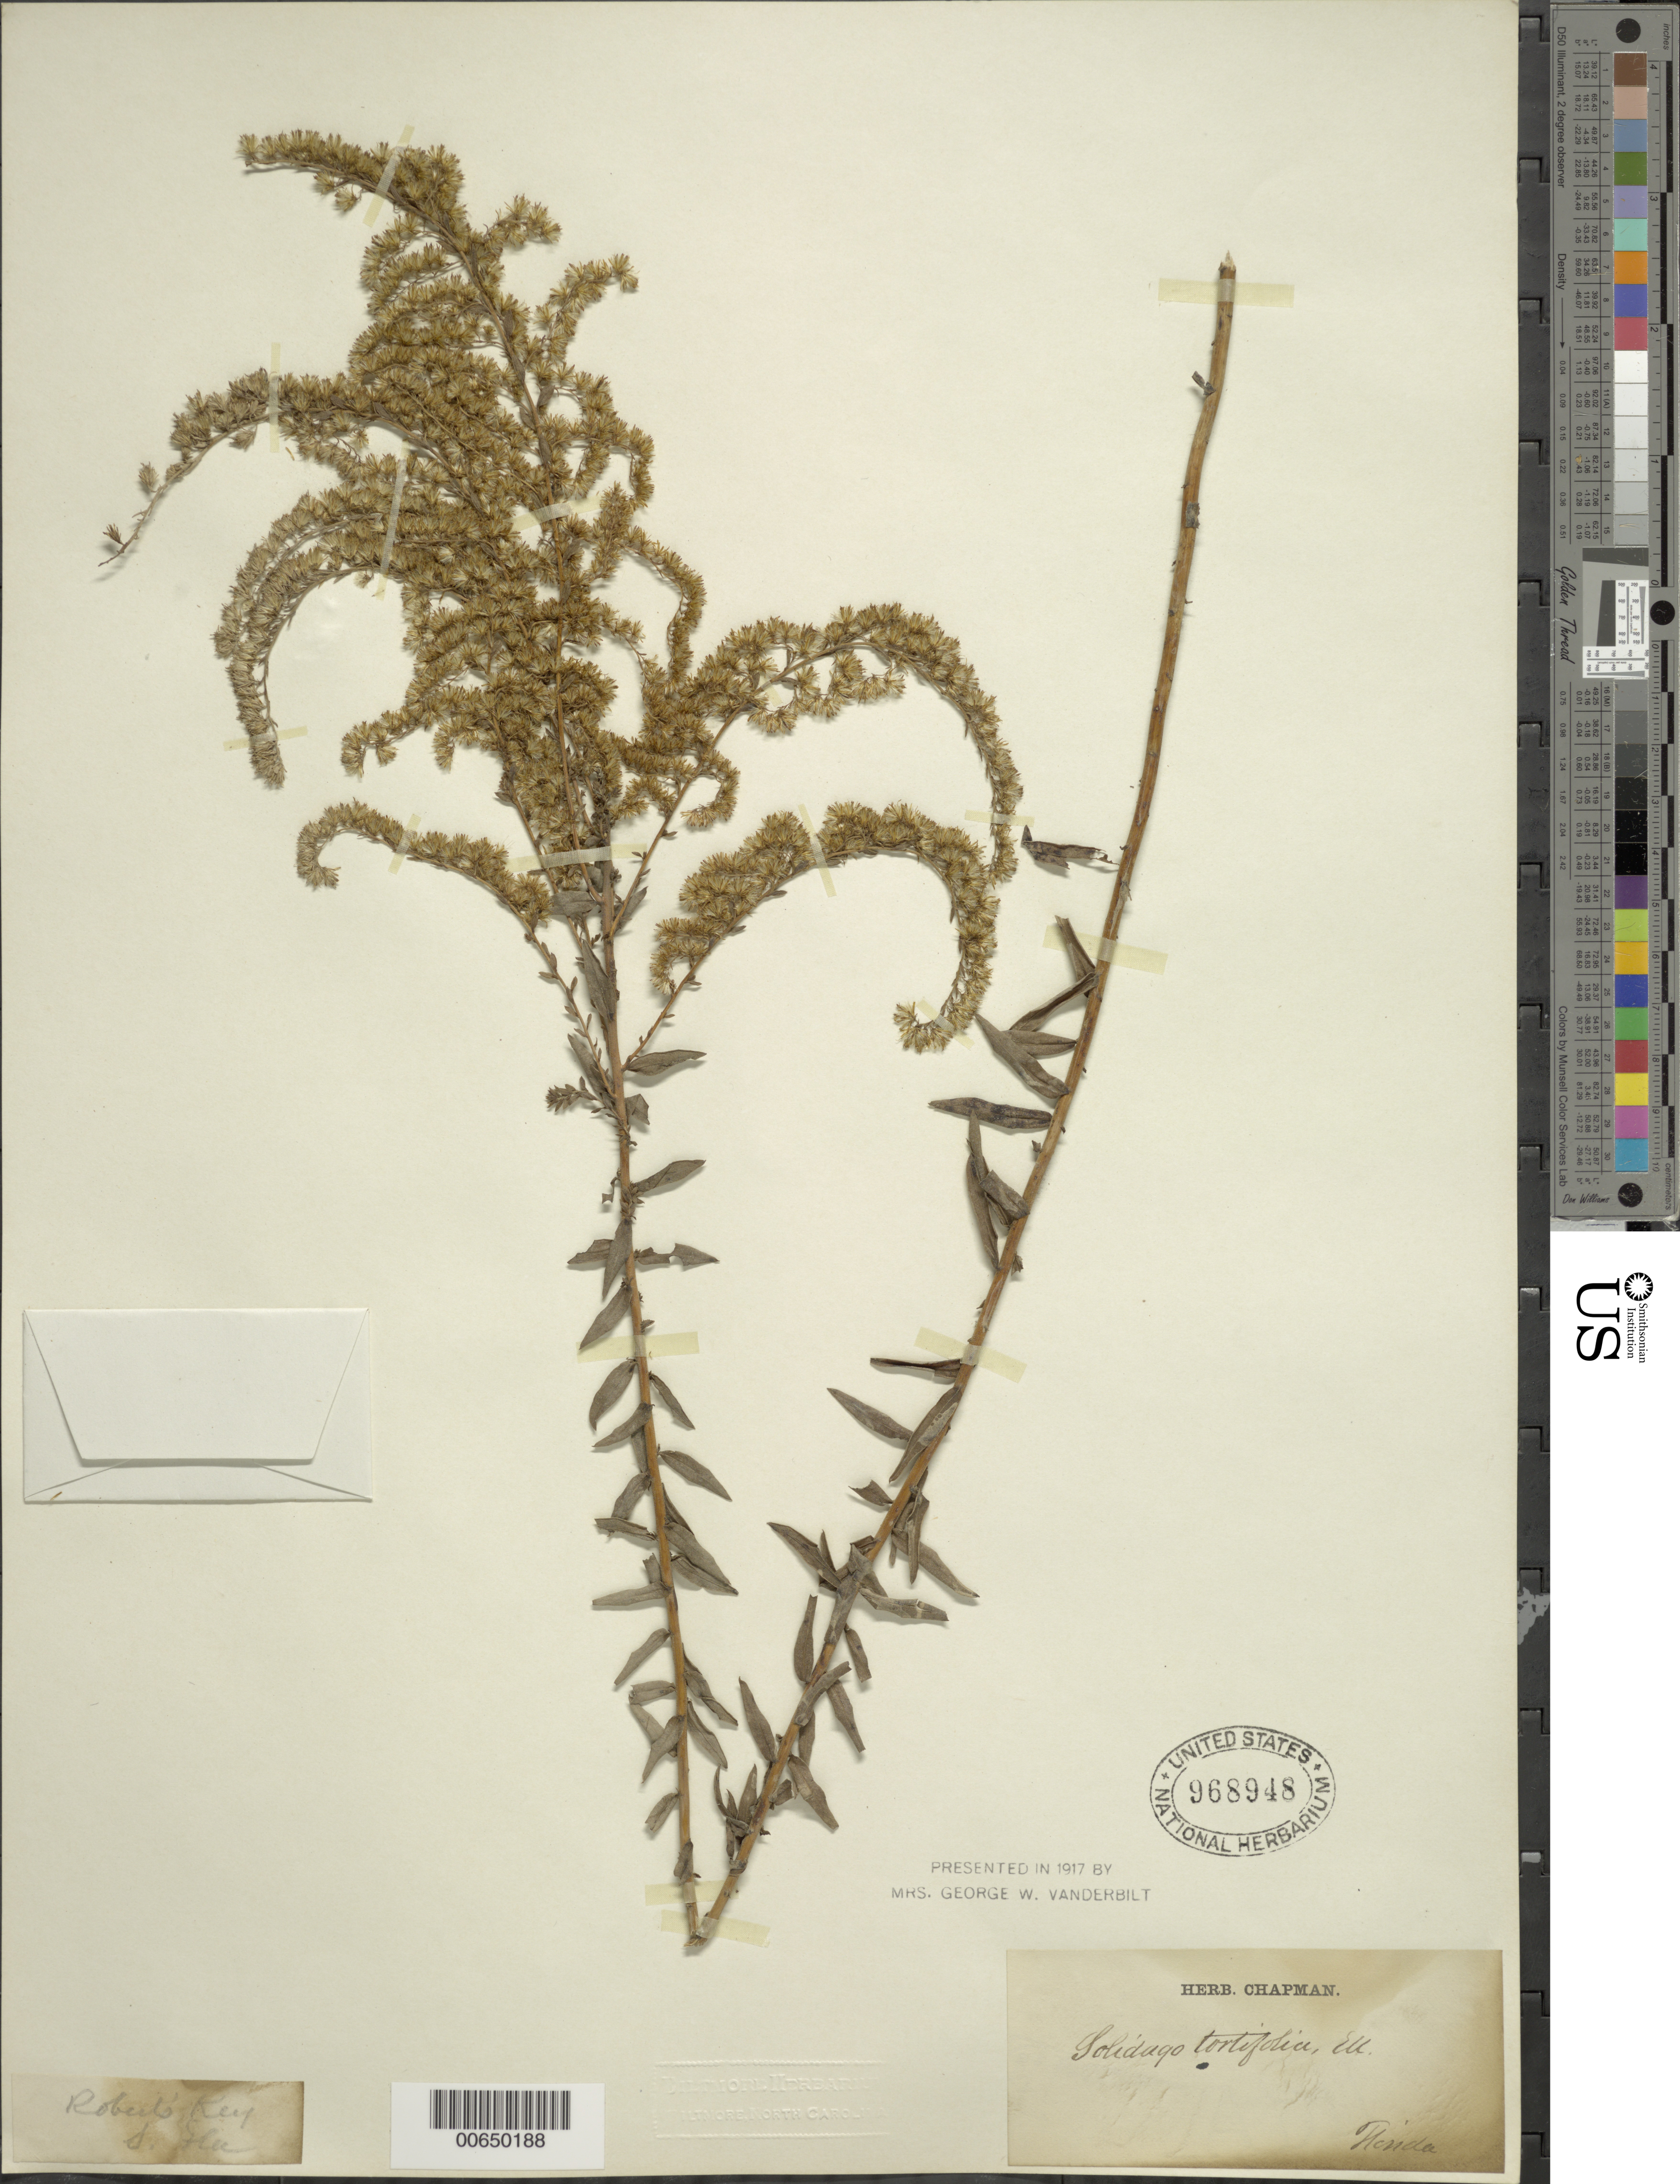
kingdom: Plantae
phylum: Tracheophyta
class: Magnoliopsida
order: Asterales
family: Asteraceae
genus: Solidago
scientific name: Solidago tortifolia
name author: Elliott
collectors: A. W. Chapman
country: United States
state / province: Florida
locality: Robert's Key, S FL.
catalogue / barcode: US 968948